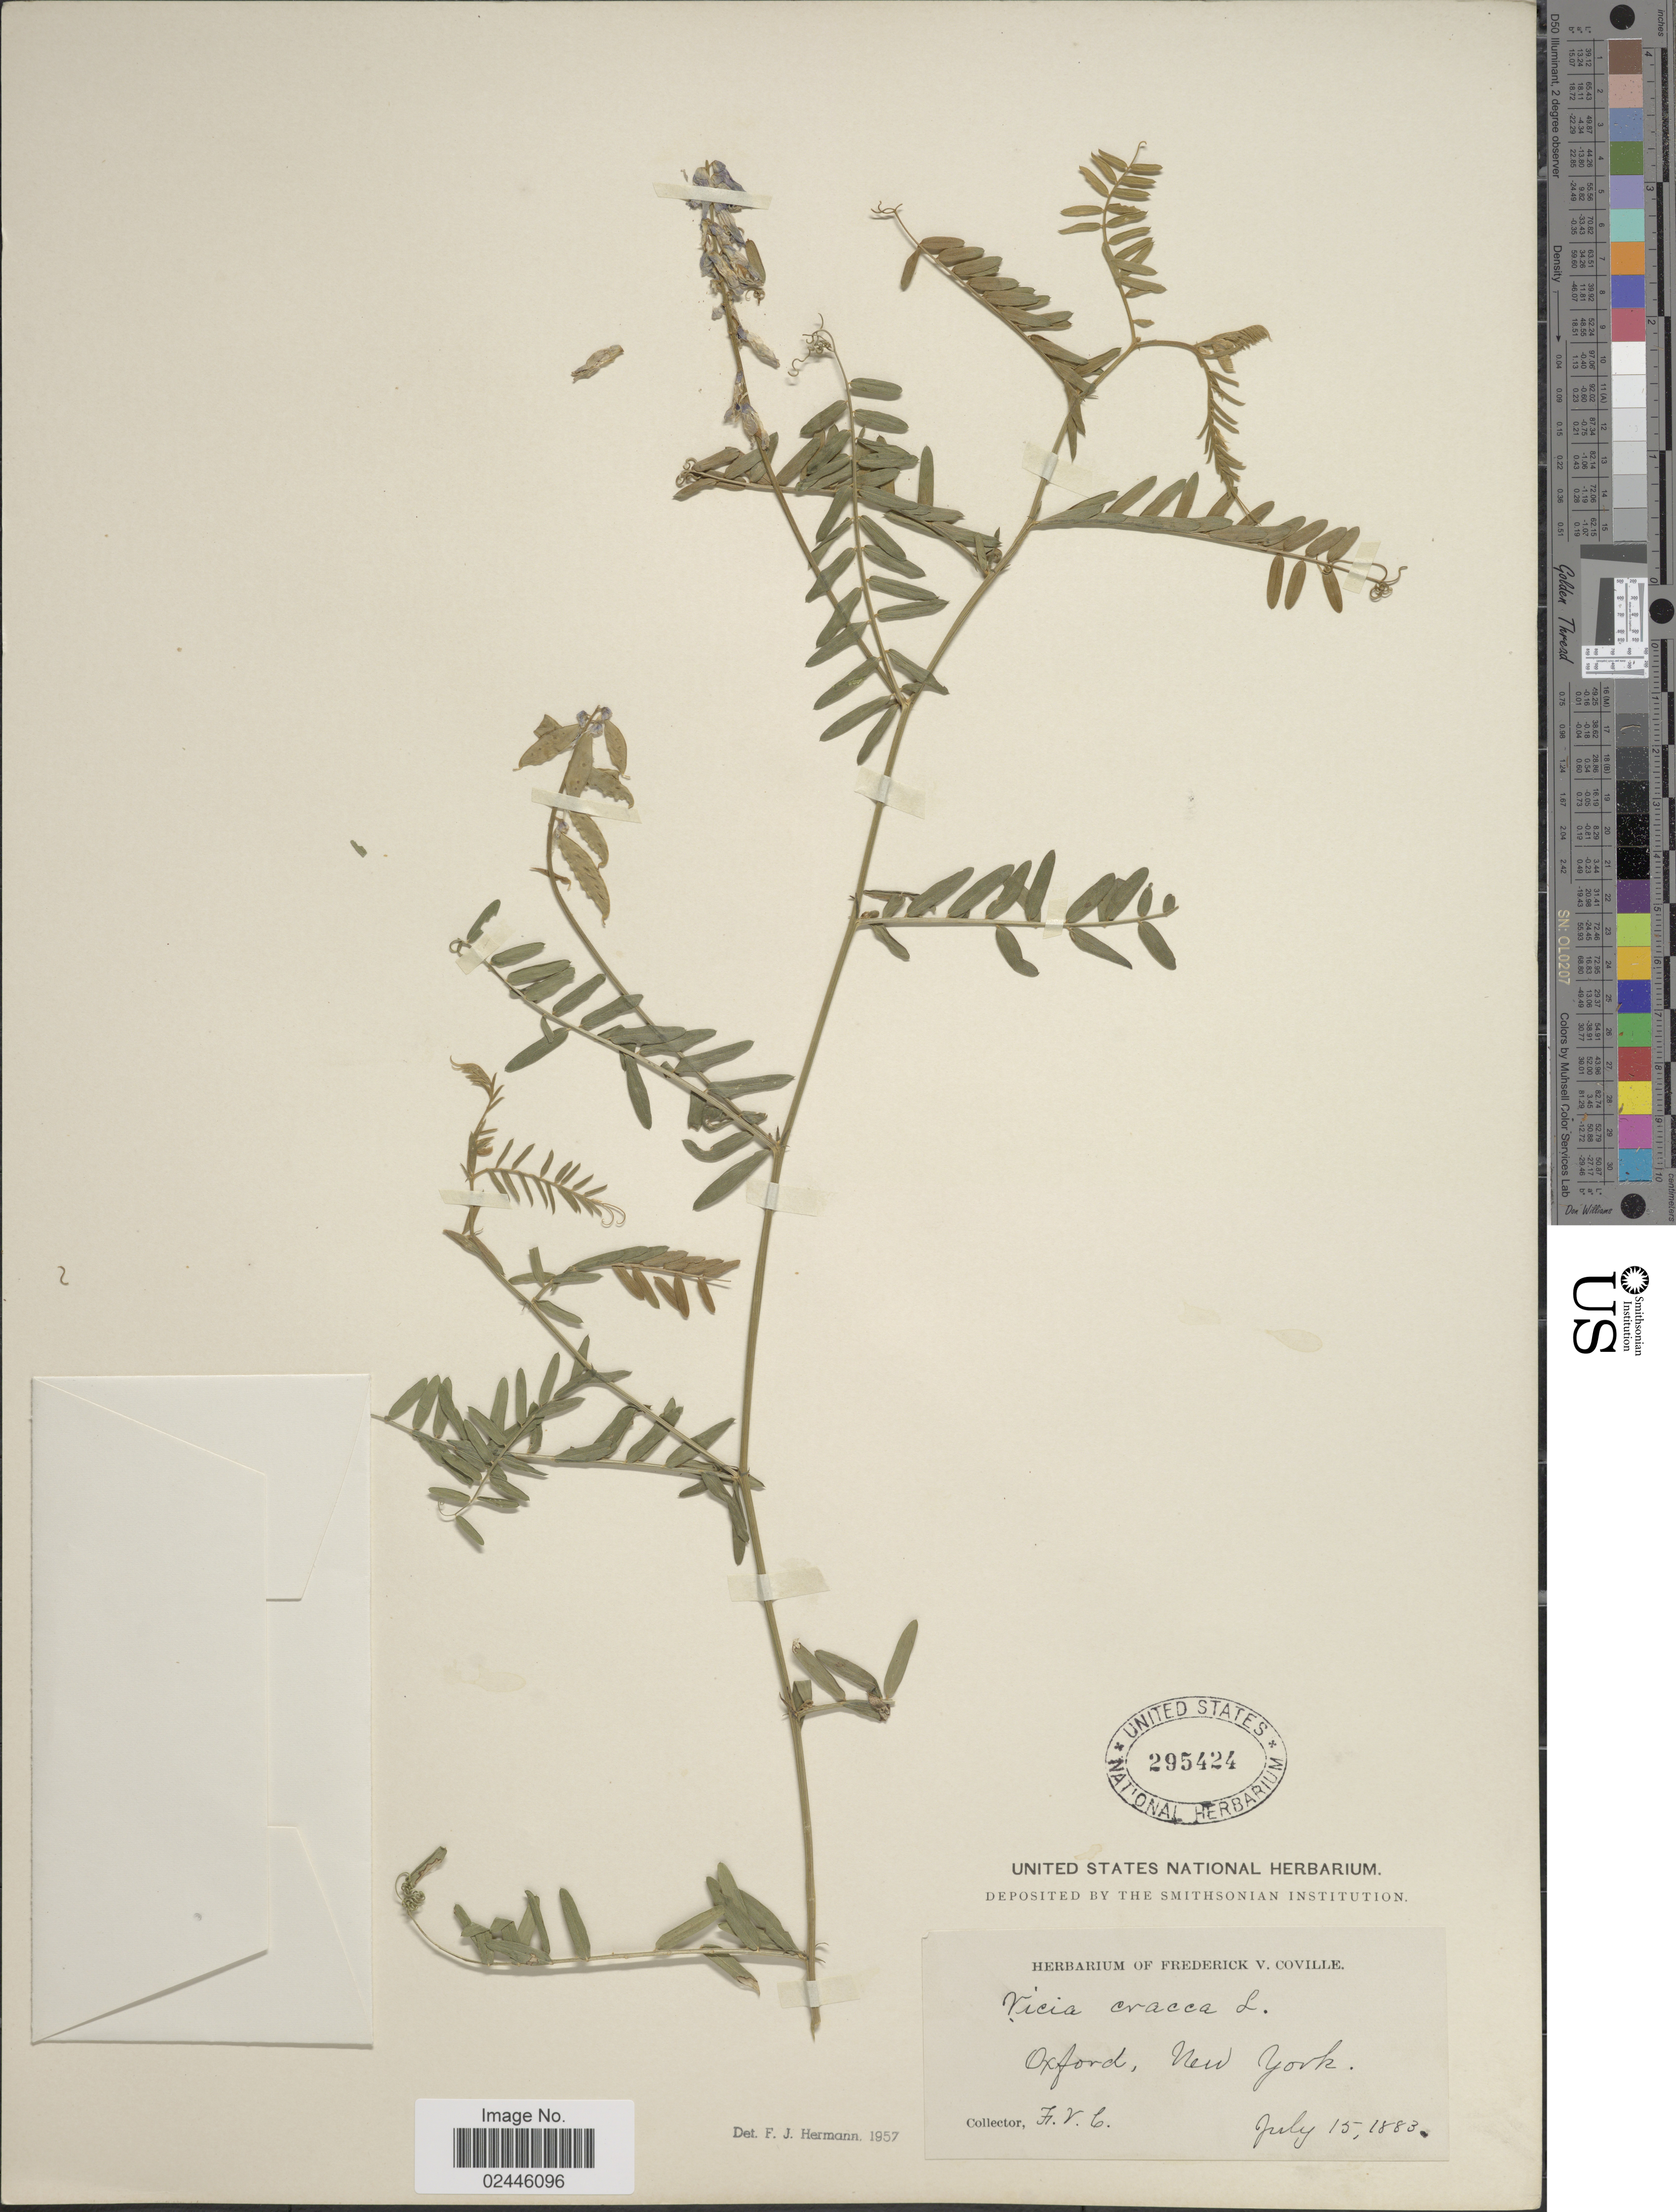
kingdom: Plantae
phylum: Tracheophyta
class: Magnoliopsida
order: Fabales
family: Fabaceae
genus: Vicia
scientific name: Vicia cracca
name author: L.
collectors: F. V. Coville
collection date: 1883-07-15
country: United States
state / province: New York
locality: Oxford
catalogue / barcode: US 295424